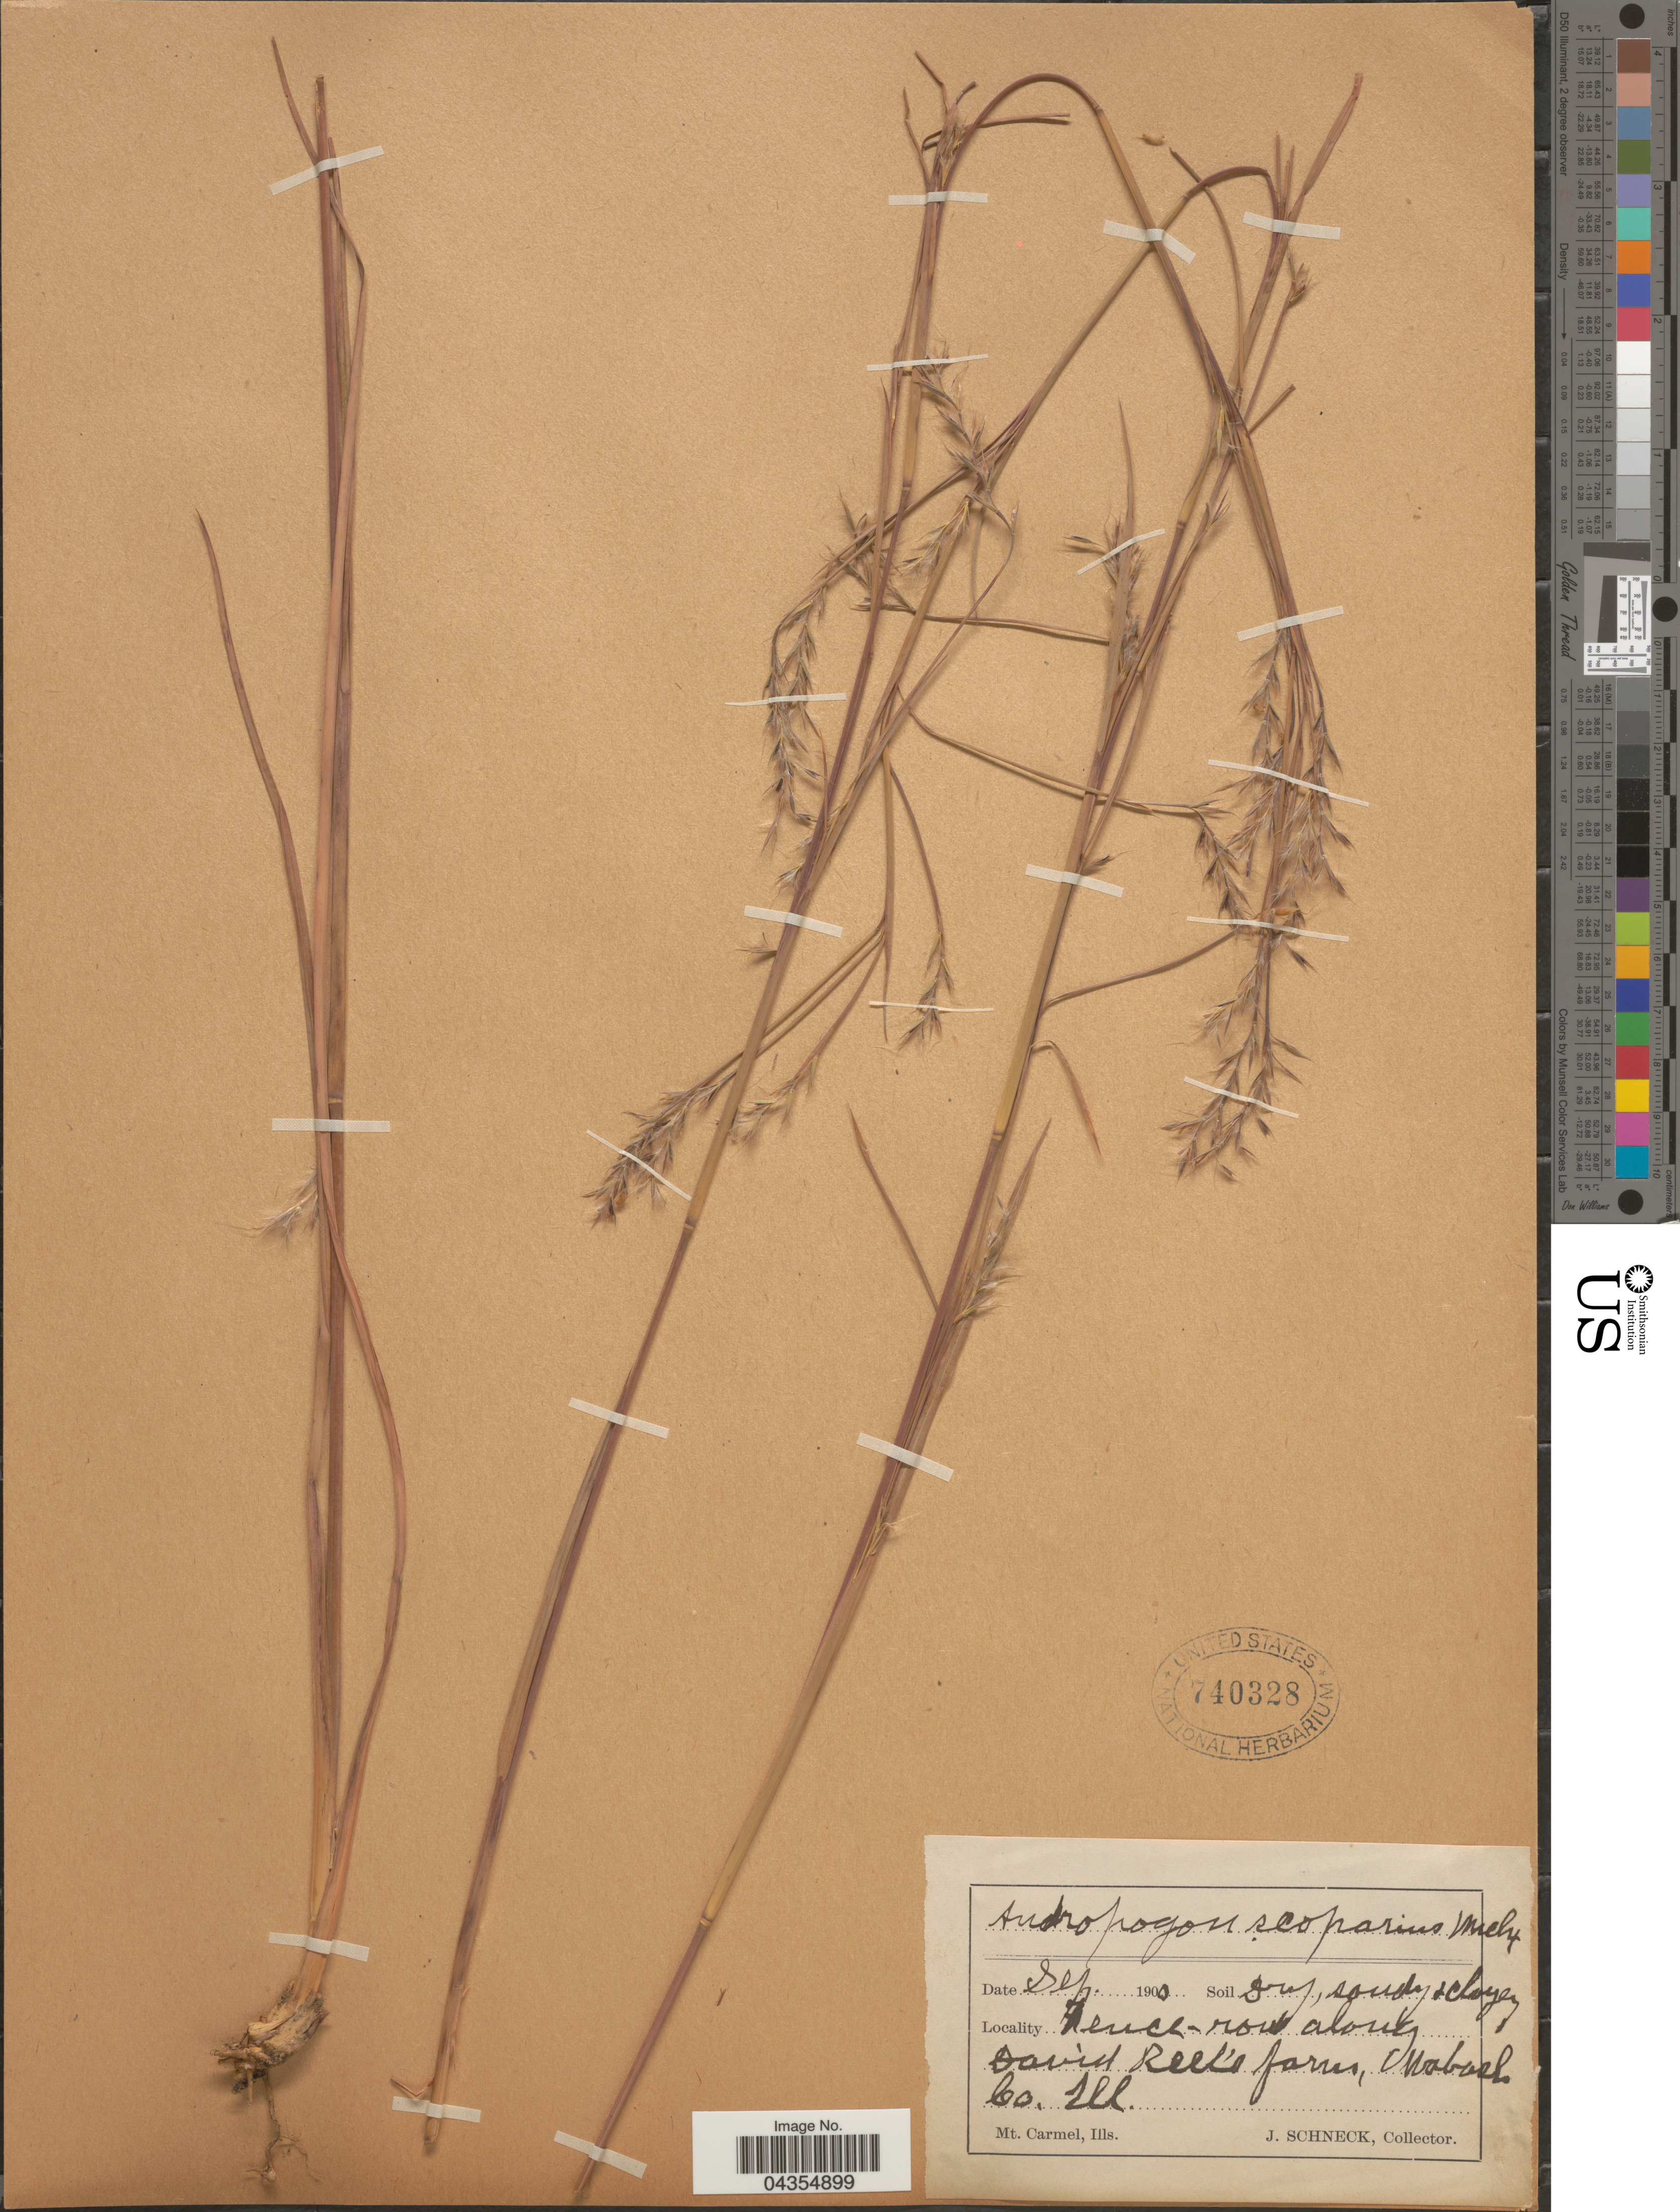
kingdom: Plantae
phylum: Tracheophyta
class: Liliopsida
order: Poales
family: Poaceae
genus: Schizachyrium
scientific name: Schizachyrium sanguineum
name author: (Retz.) Alston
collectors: J. Schneck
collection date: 1900-09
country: United States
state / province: Illinois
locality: About David Reel's farm, Wabash Co. Mt. Carmel.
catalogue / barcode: US 740328